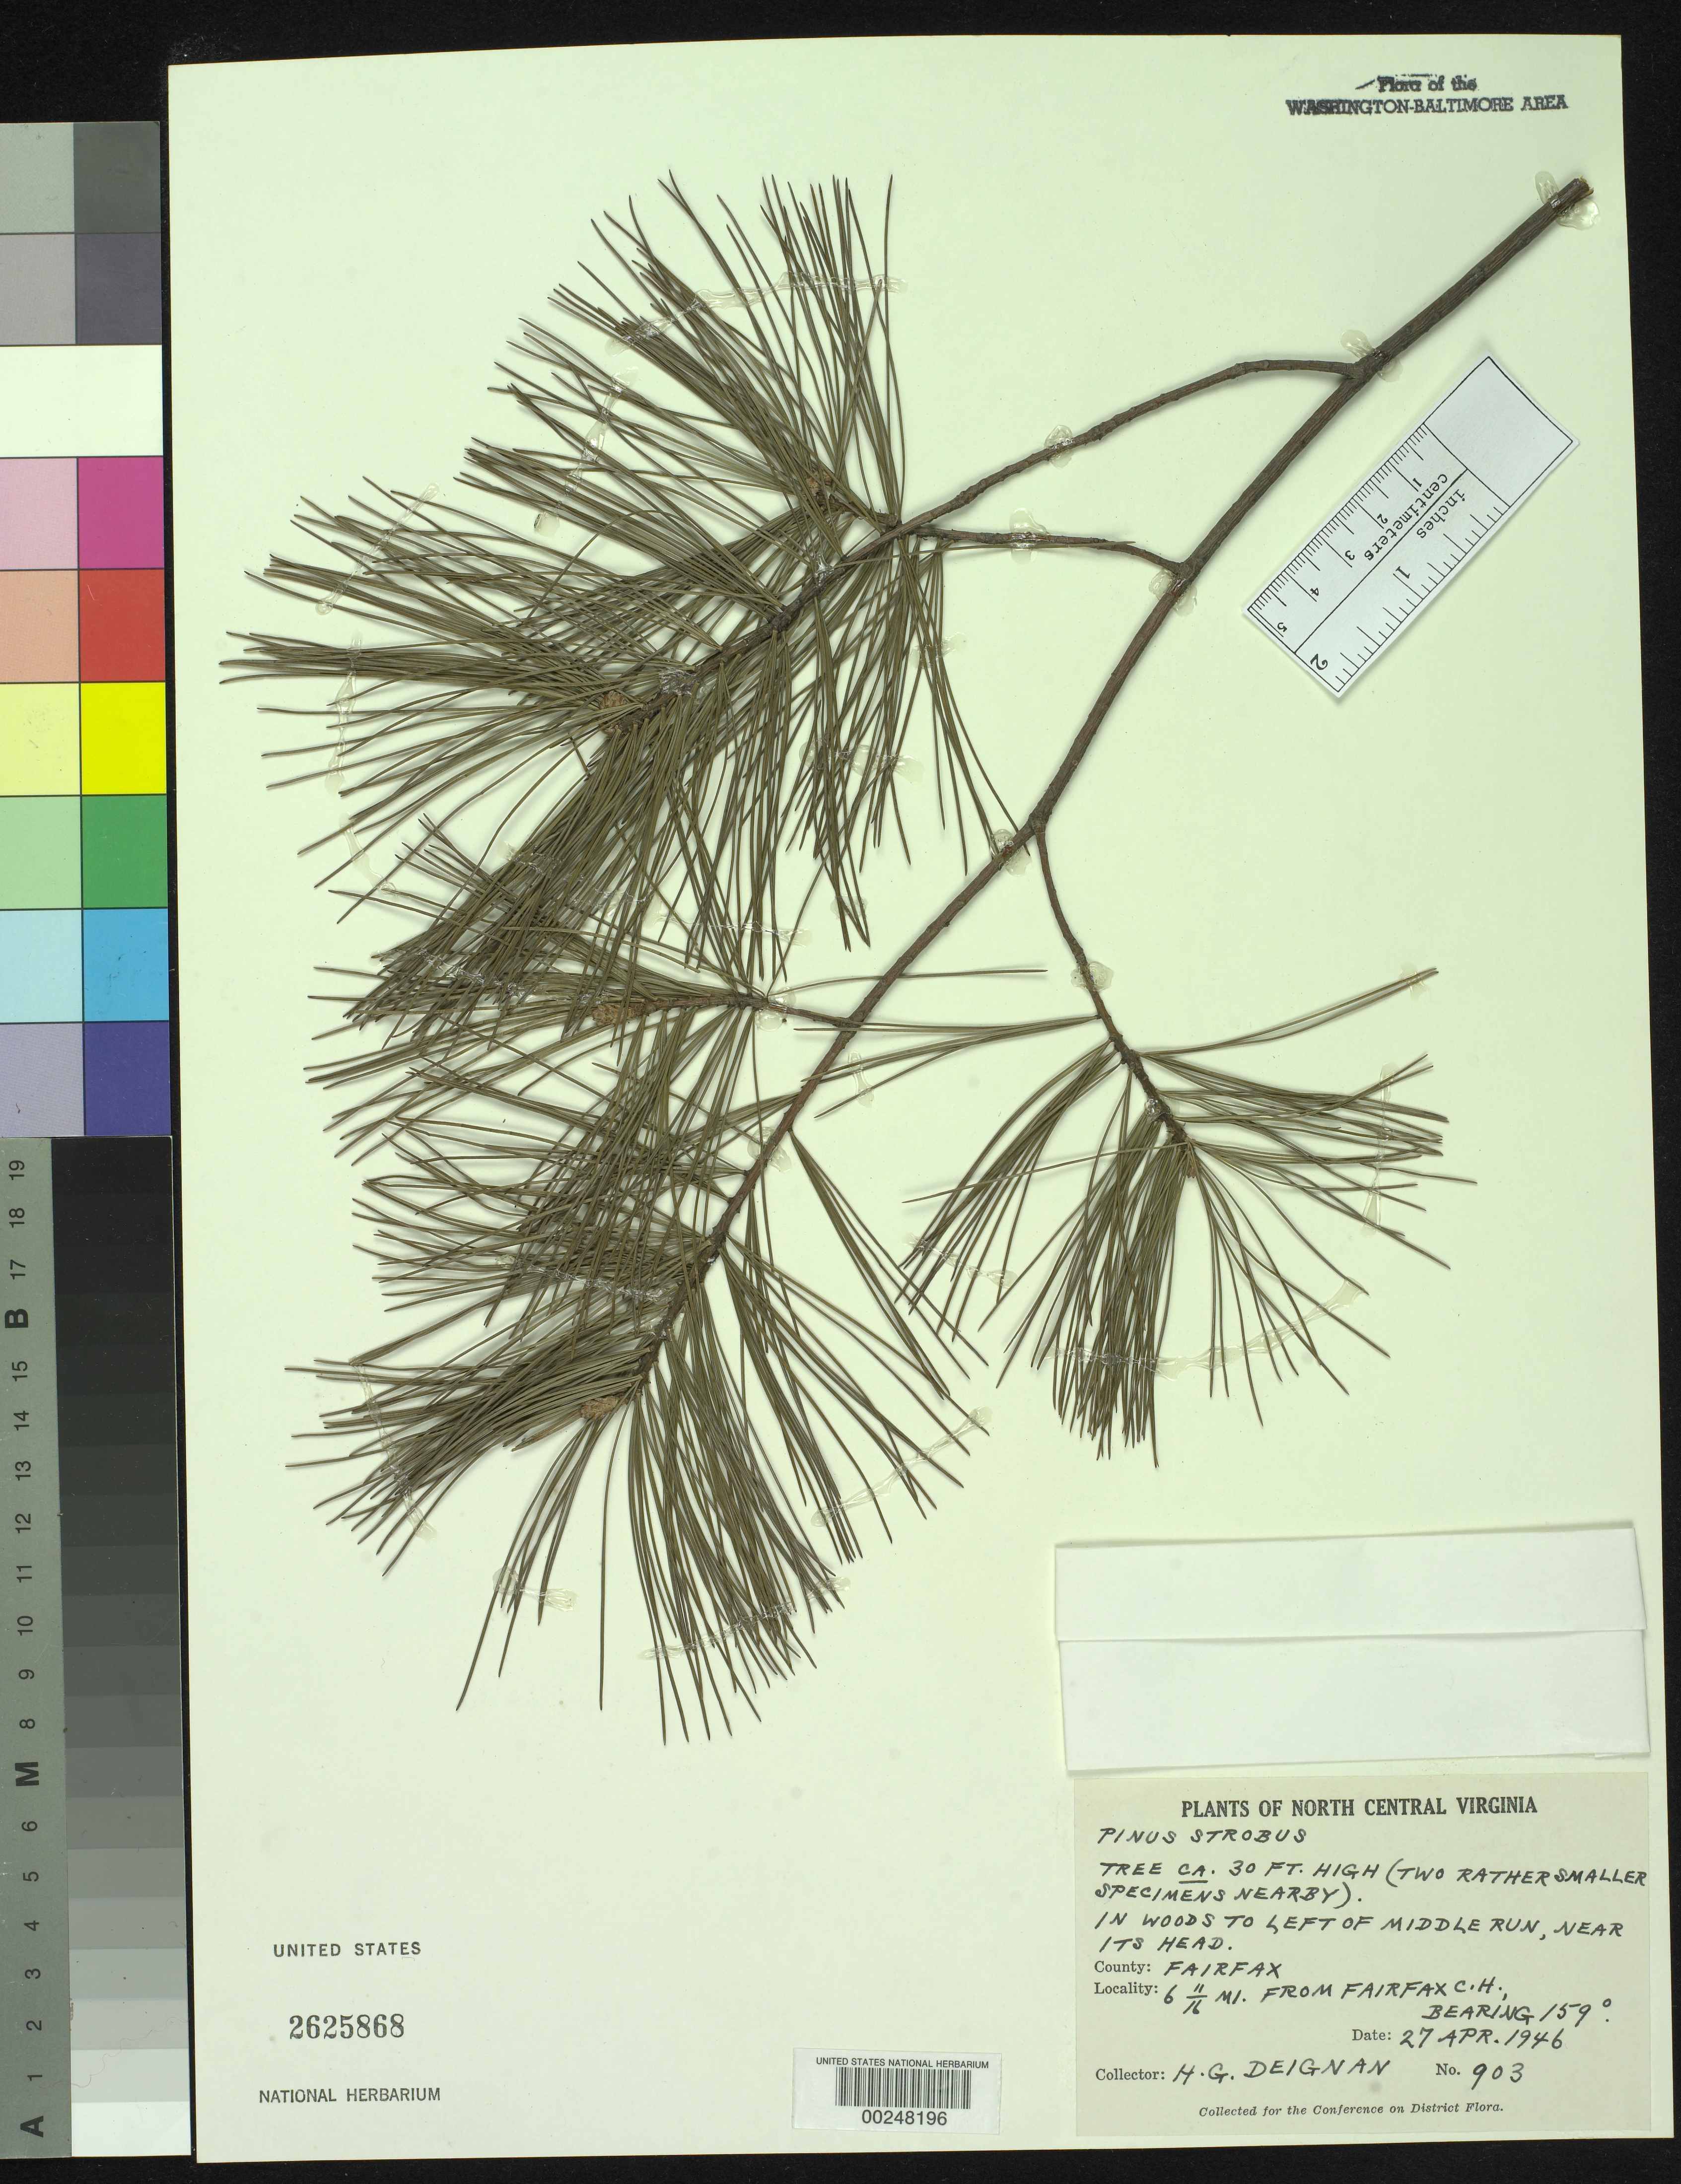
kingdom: Plantae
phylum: Tracheophyta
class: Pinopsida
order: Pinales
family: Pinaceae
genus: Pinus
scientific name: Pinus strobus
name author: L.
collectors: H. Deignan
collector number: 903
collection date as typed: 27 Apr 1946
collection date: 1946-04-27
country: United States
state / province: Virginia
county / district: Fairfax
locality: Left of Middle Run, 6 miles from Fairfax Courthouse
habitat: In woods, near head of run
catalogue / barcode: US 2625868